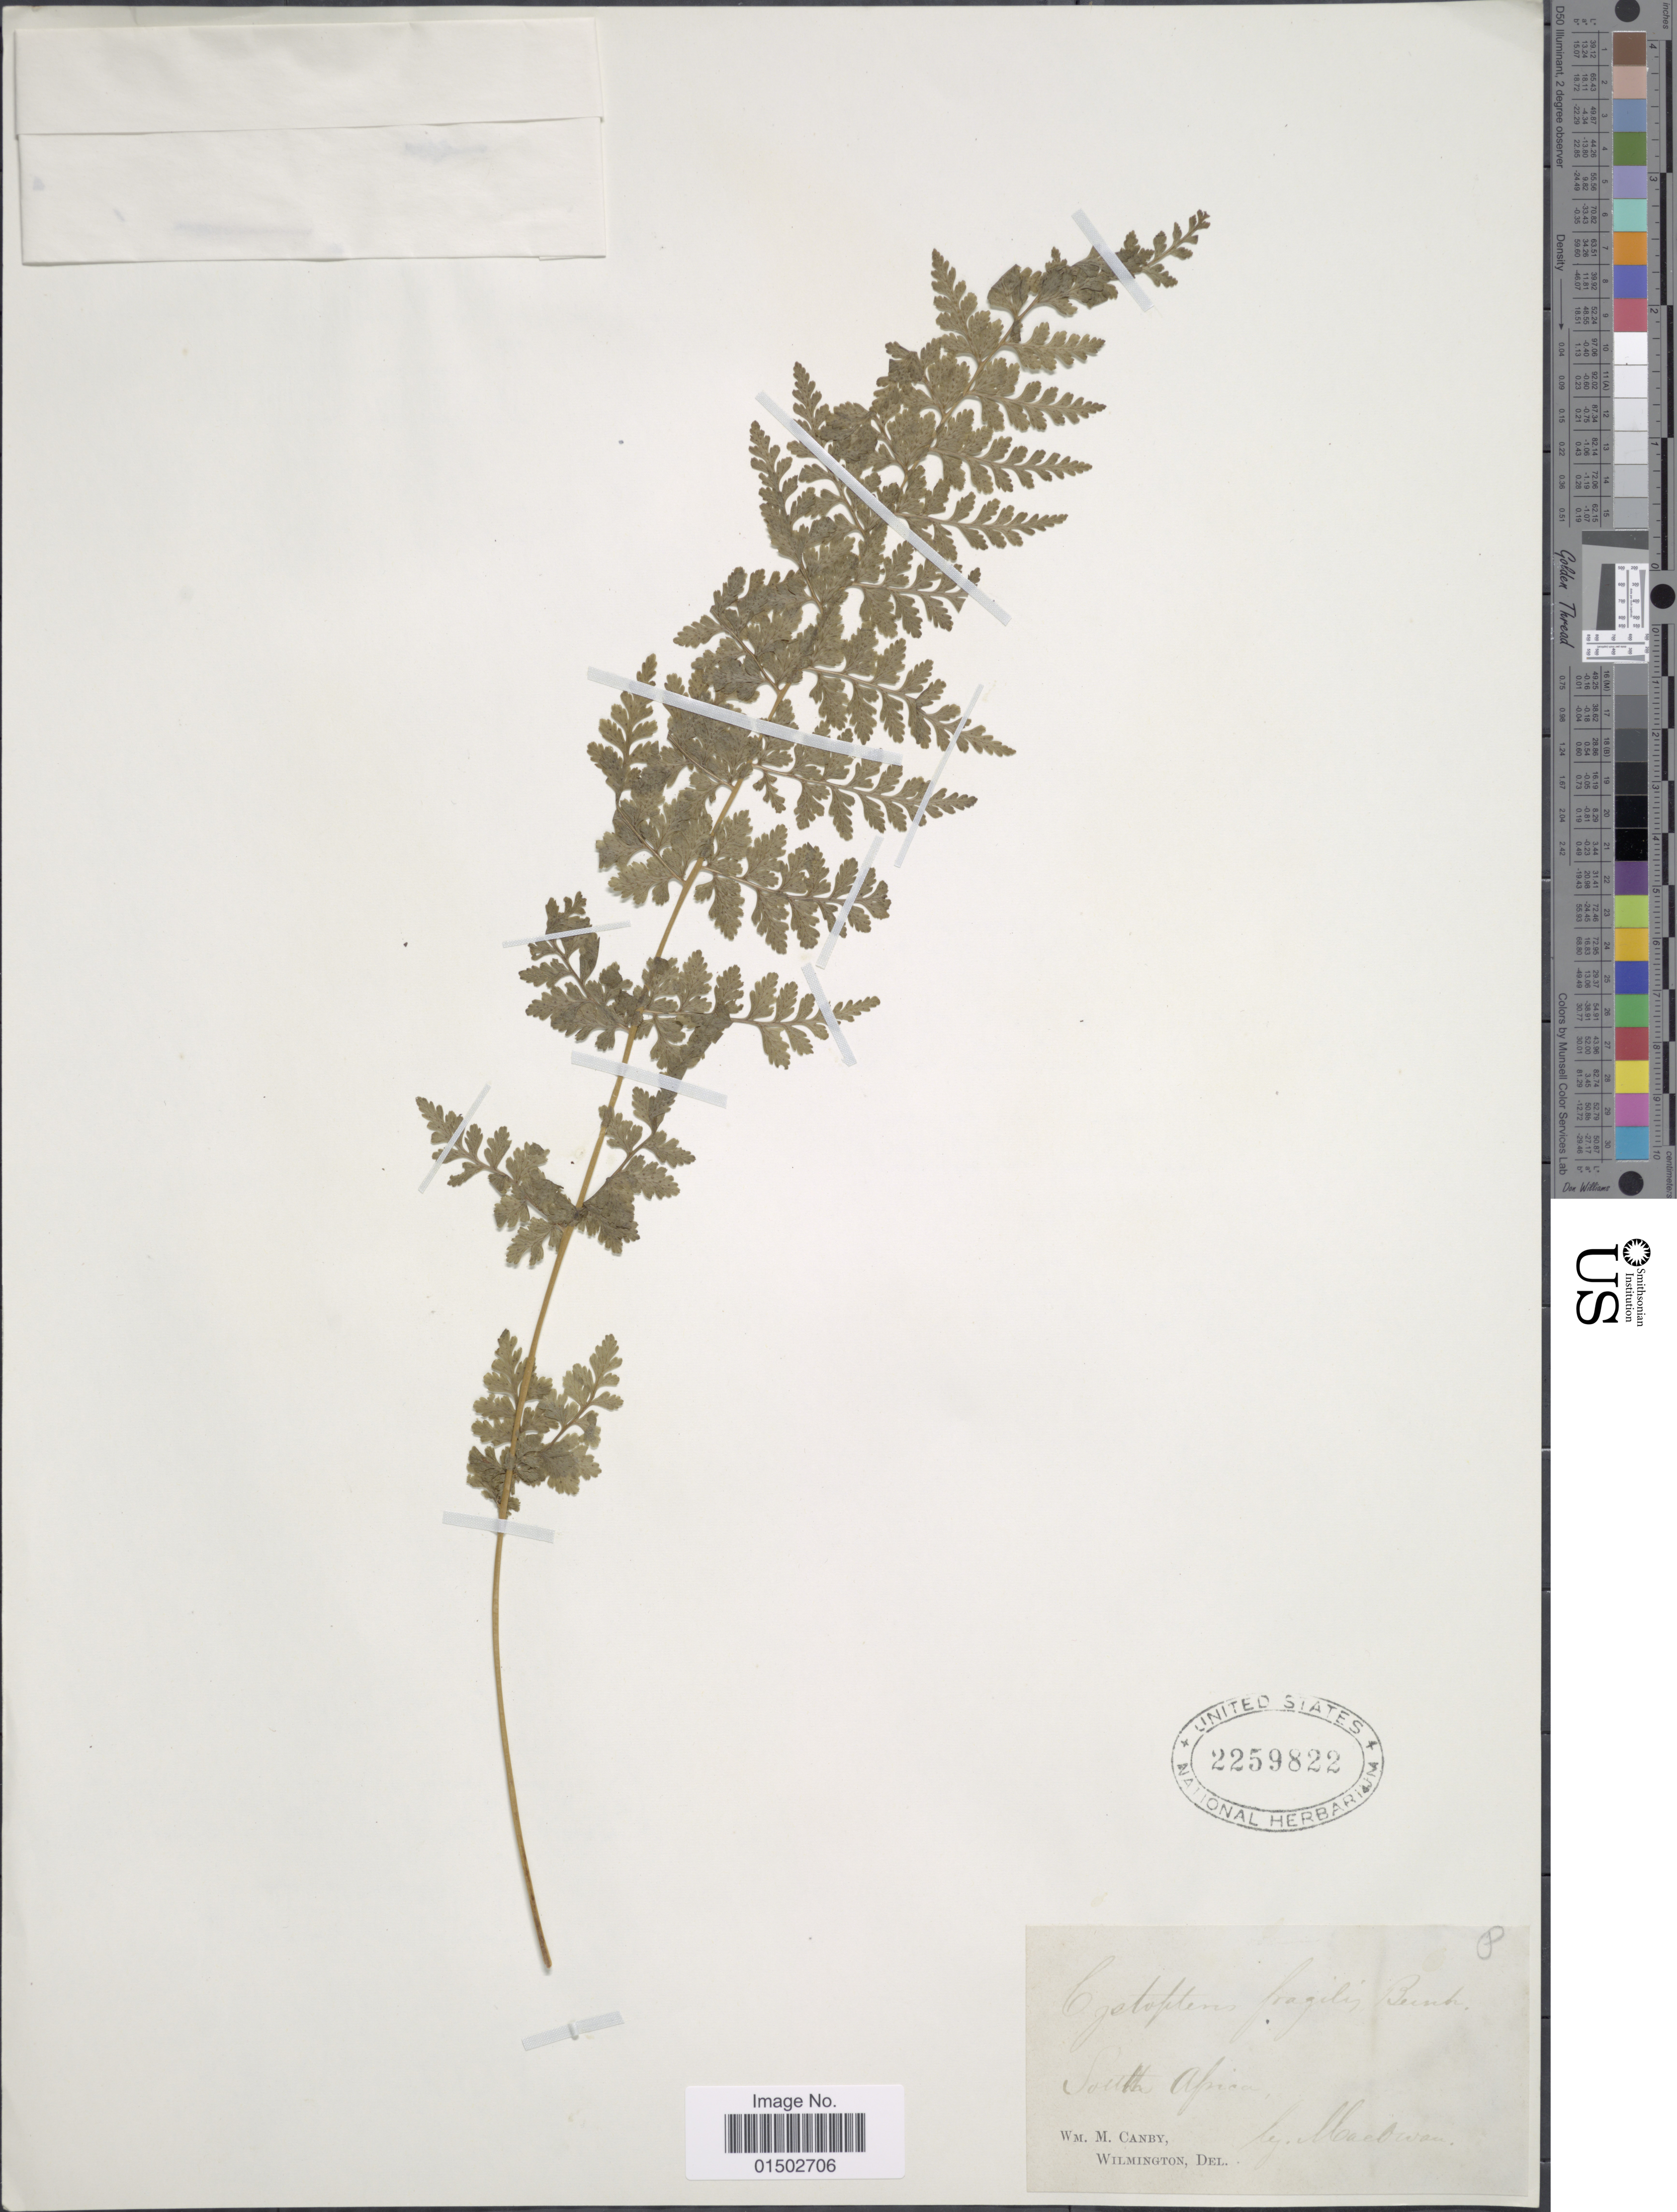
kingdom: Plantae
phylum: Tracheophyta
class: Polypodiopsida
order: Polypodiales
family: Cystopteridaceae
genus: Cystopteris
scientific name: Cystopteris fragilis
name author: (L.) Bernh.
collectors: W. M. Canby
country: South Africa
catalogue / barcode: US 2259822